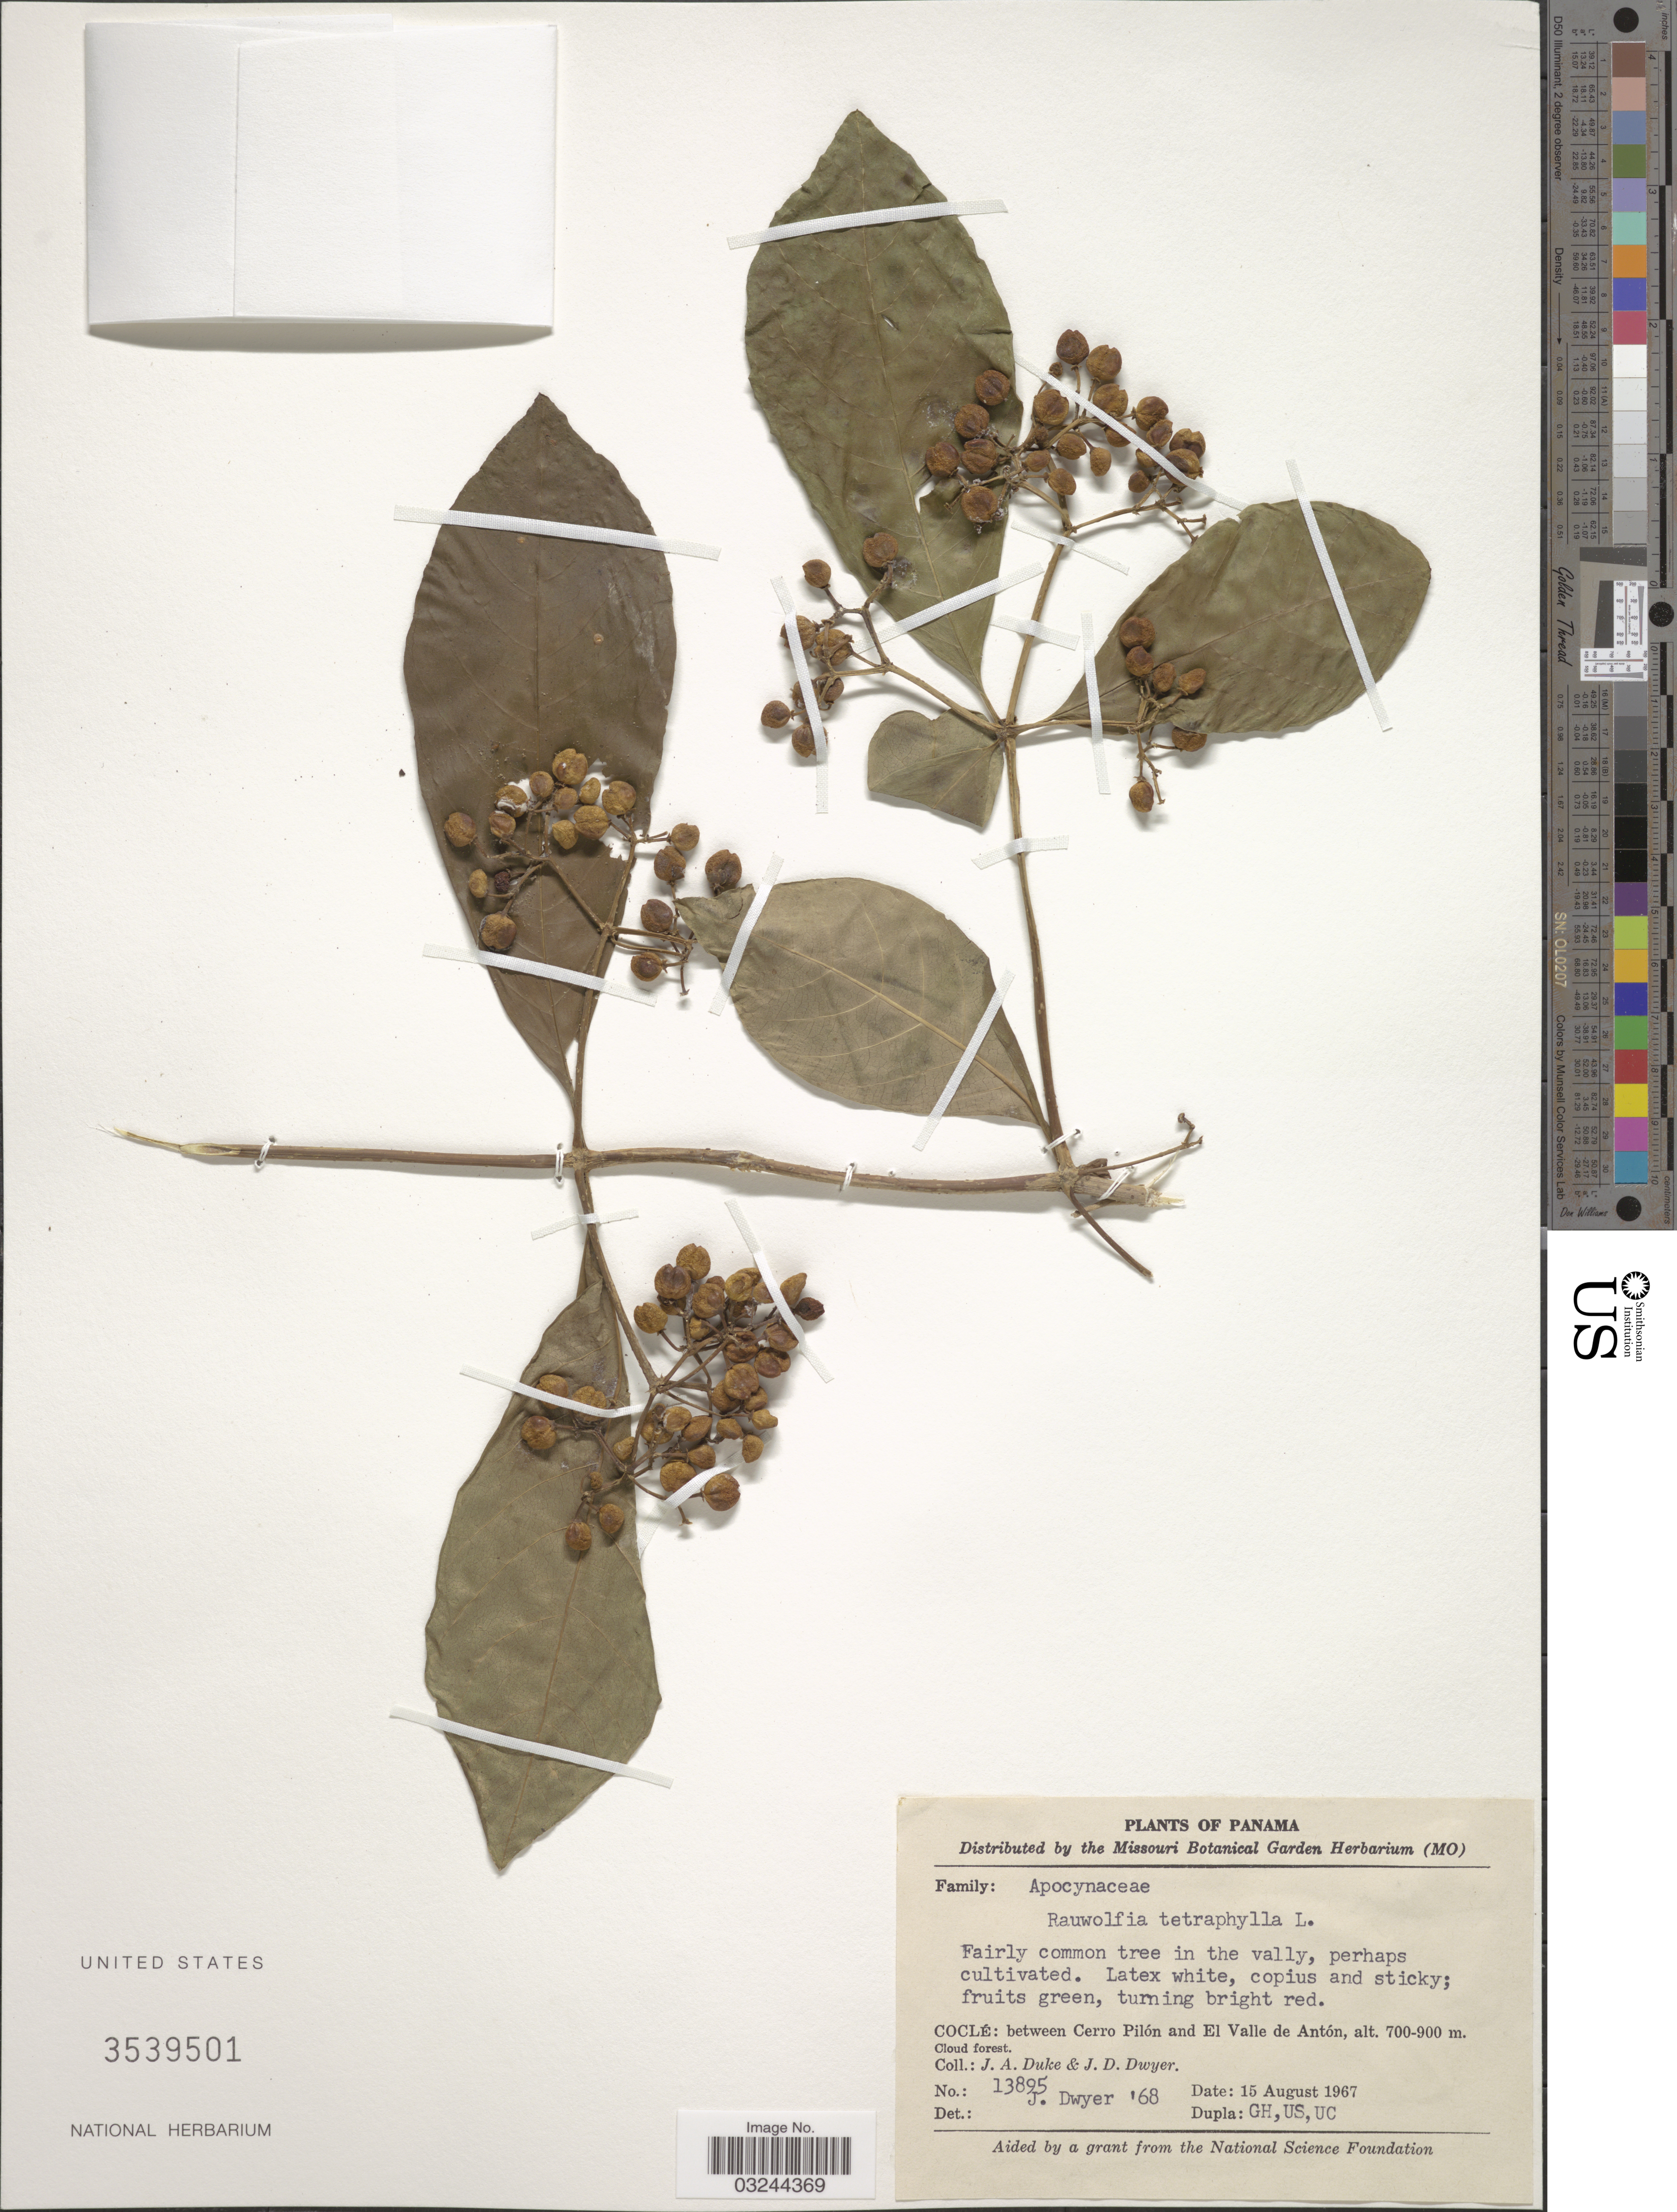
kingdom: Plantae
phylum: Tracheophyta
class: Magnoliopsida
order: Gentianales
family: Apocynaceae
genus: Rauvolfia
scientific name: Rauvolfia tetraphylla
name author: L.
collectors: J. A. Duke & J. D. Dwyer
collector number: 13895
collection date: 1967-08-15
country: Panama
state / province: Coclé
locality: Coclé: between Cerro Pilón and El Valle de Antón.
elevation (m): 700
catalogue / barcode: US 3539501